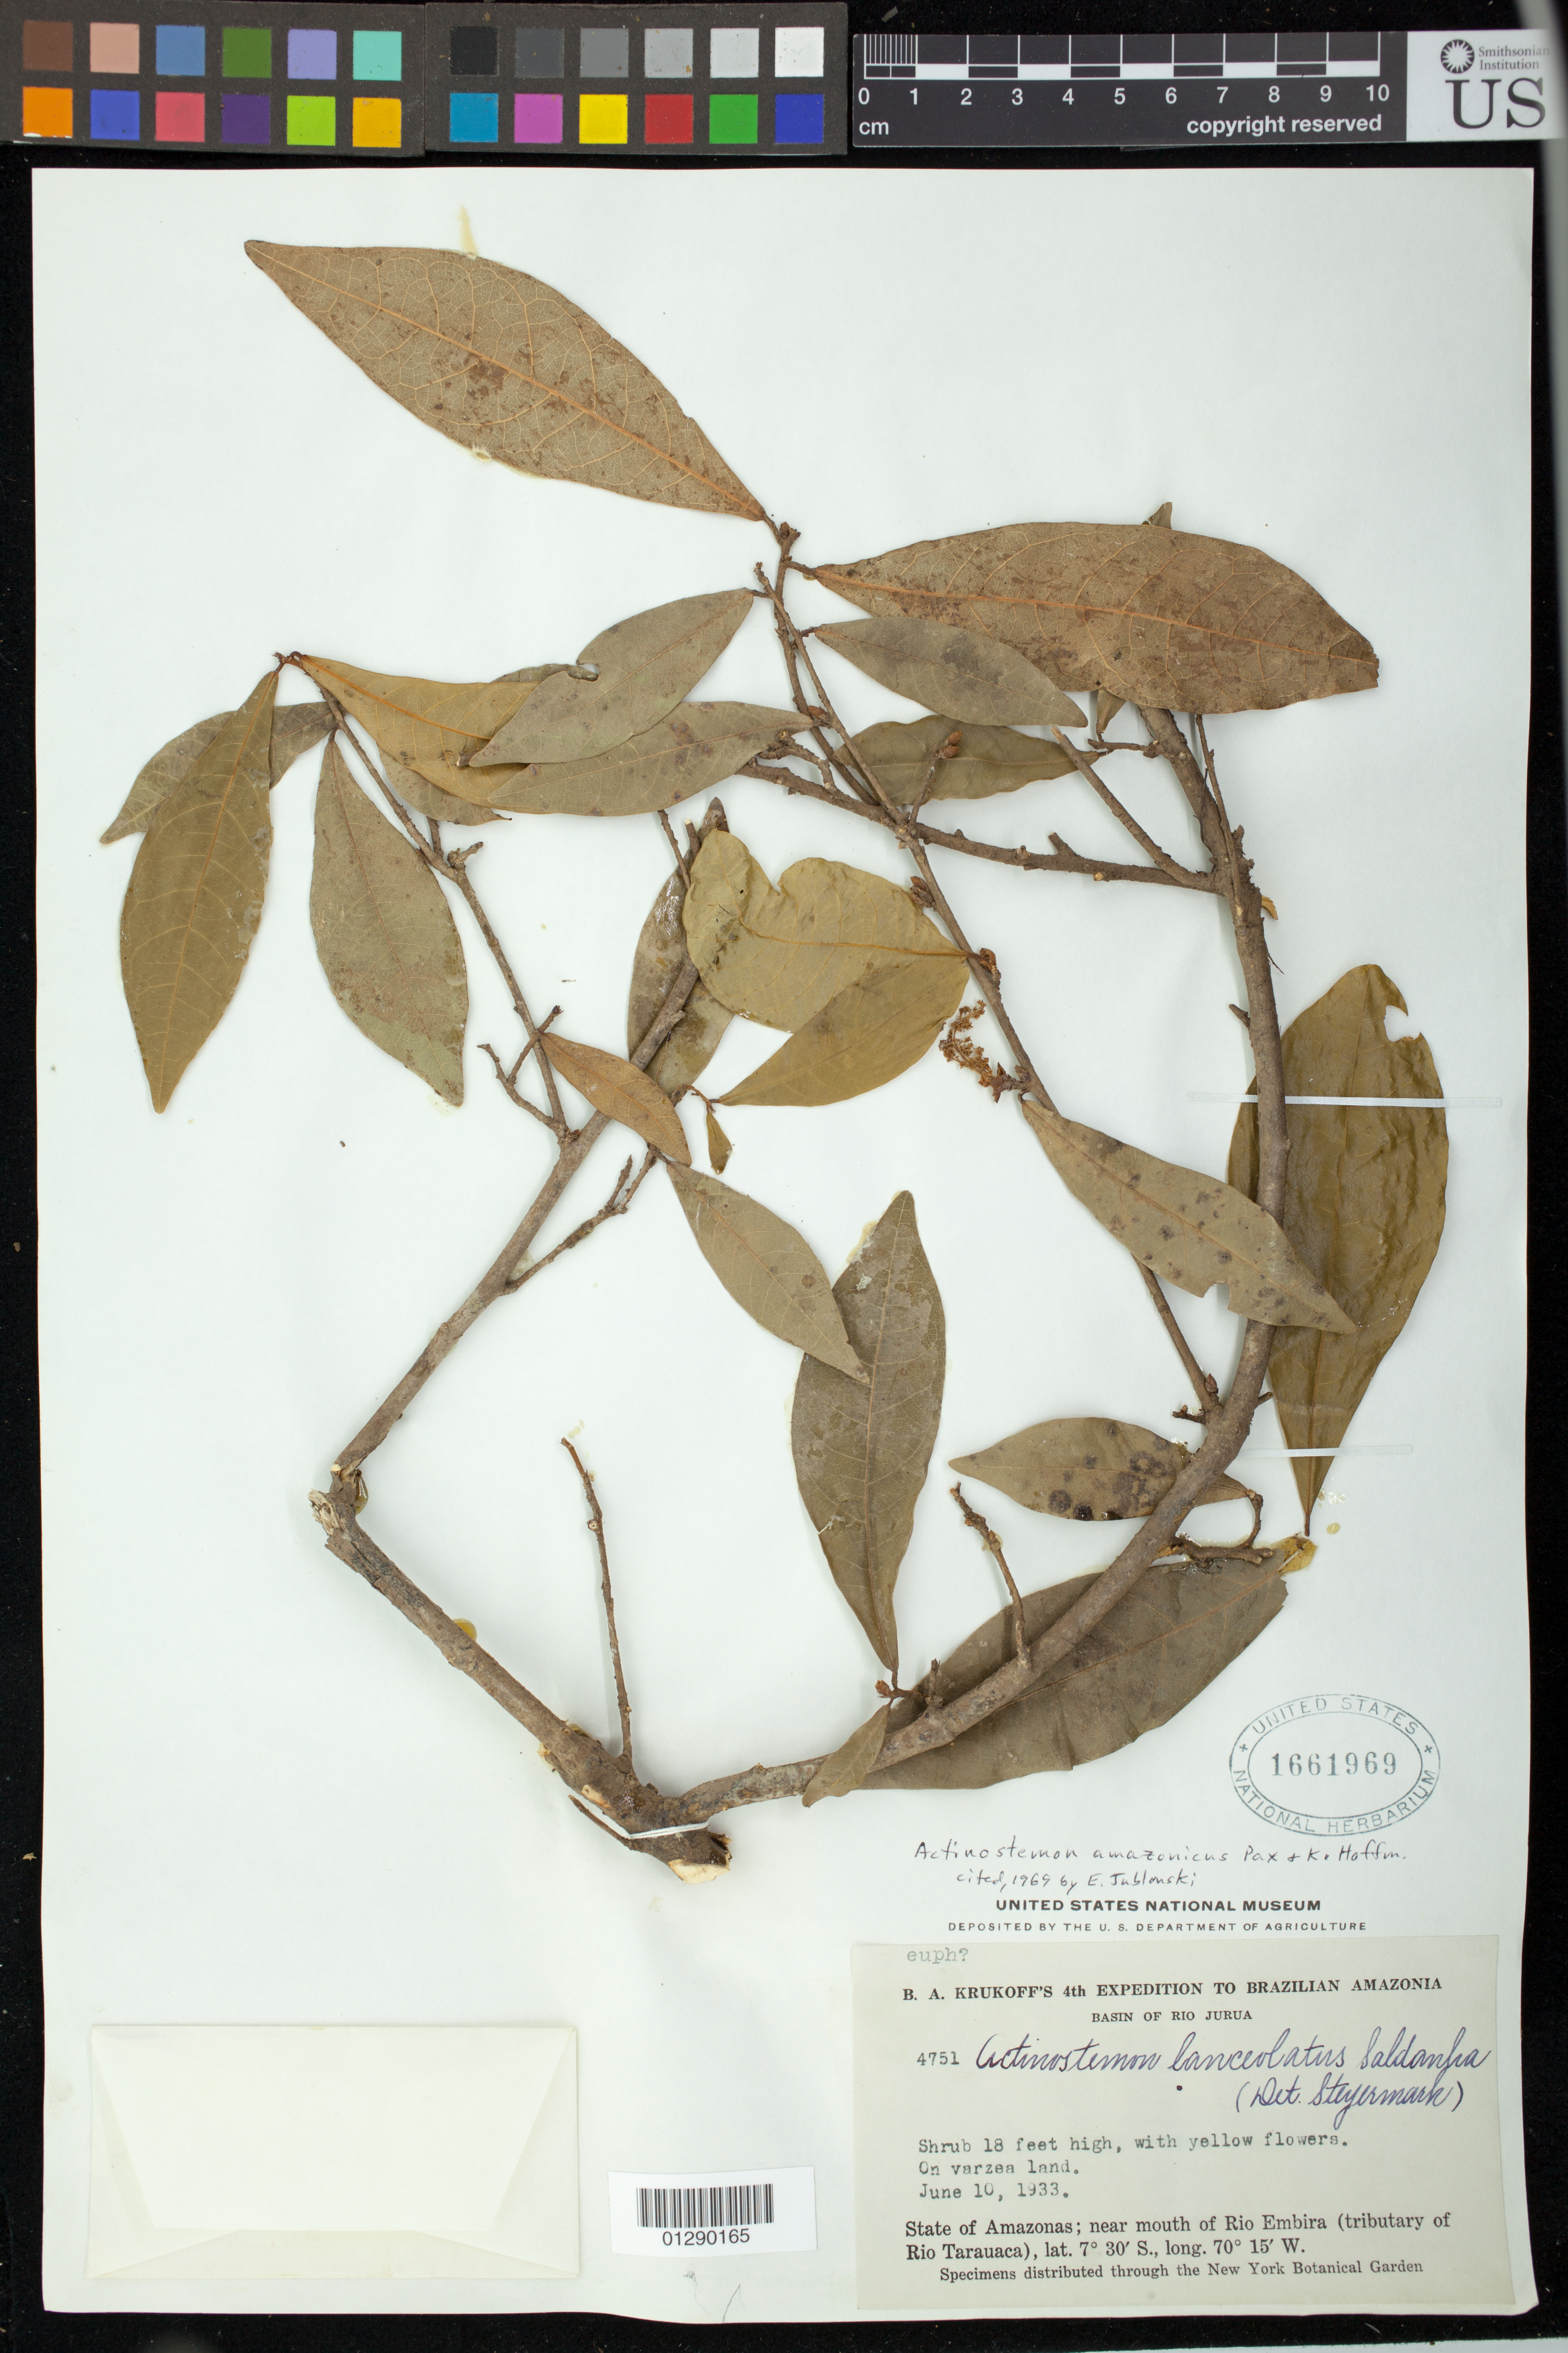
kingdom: Plantae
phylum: Tracheophyta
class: Magnoliopsida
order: Malpighiales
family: Euphorbiaceae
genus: Actinostemon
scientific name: Actinostemon amazonicus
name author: Pax & K. Hoffm.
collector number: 4751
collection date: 1933-06-10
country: Brazil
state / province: Amazonas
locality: near mouth of Rio Embira (tributary of Rio Tarauaca)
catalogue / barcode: US 1661969